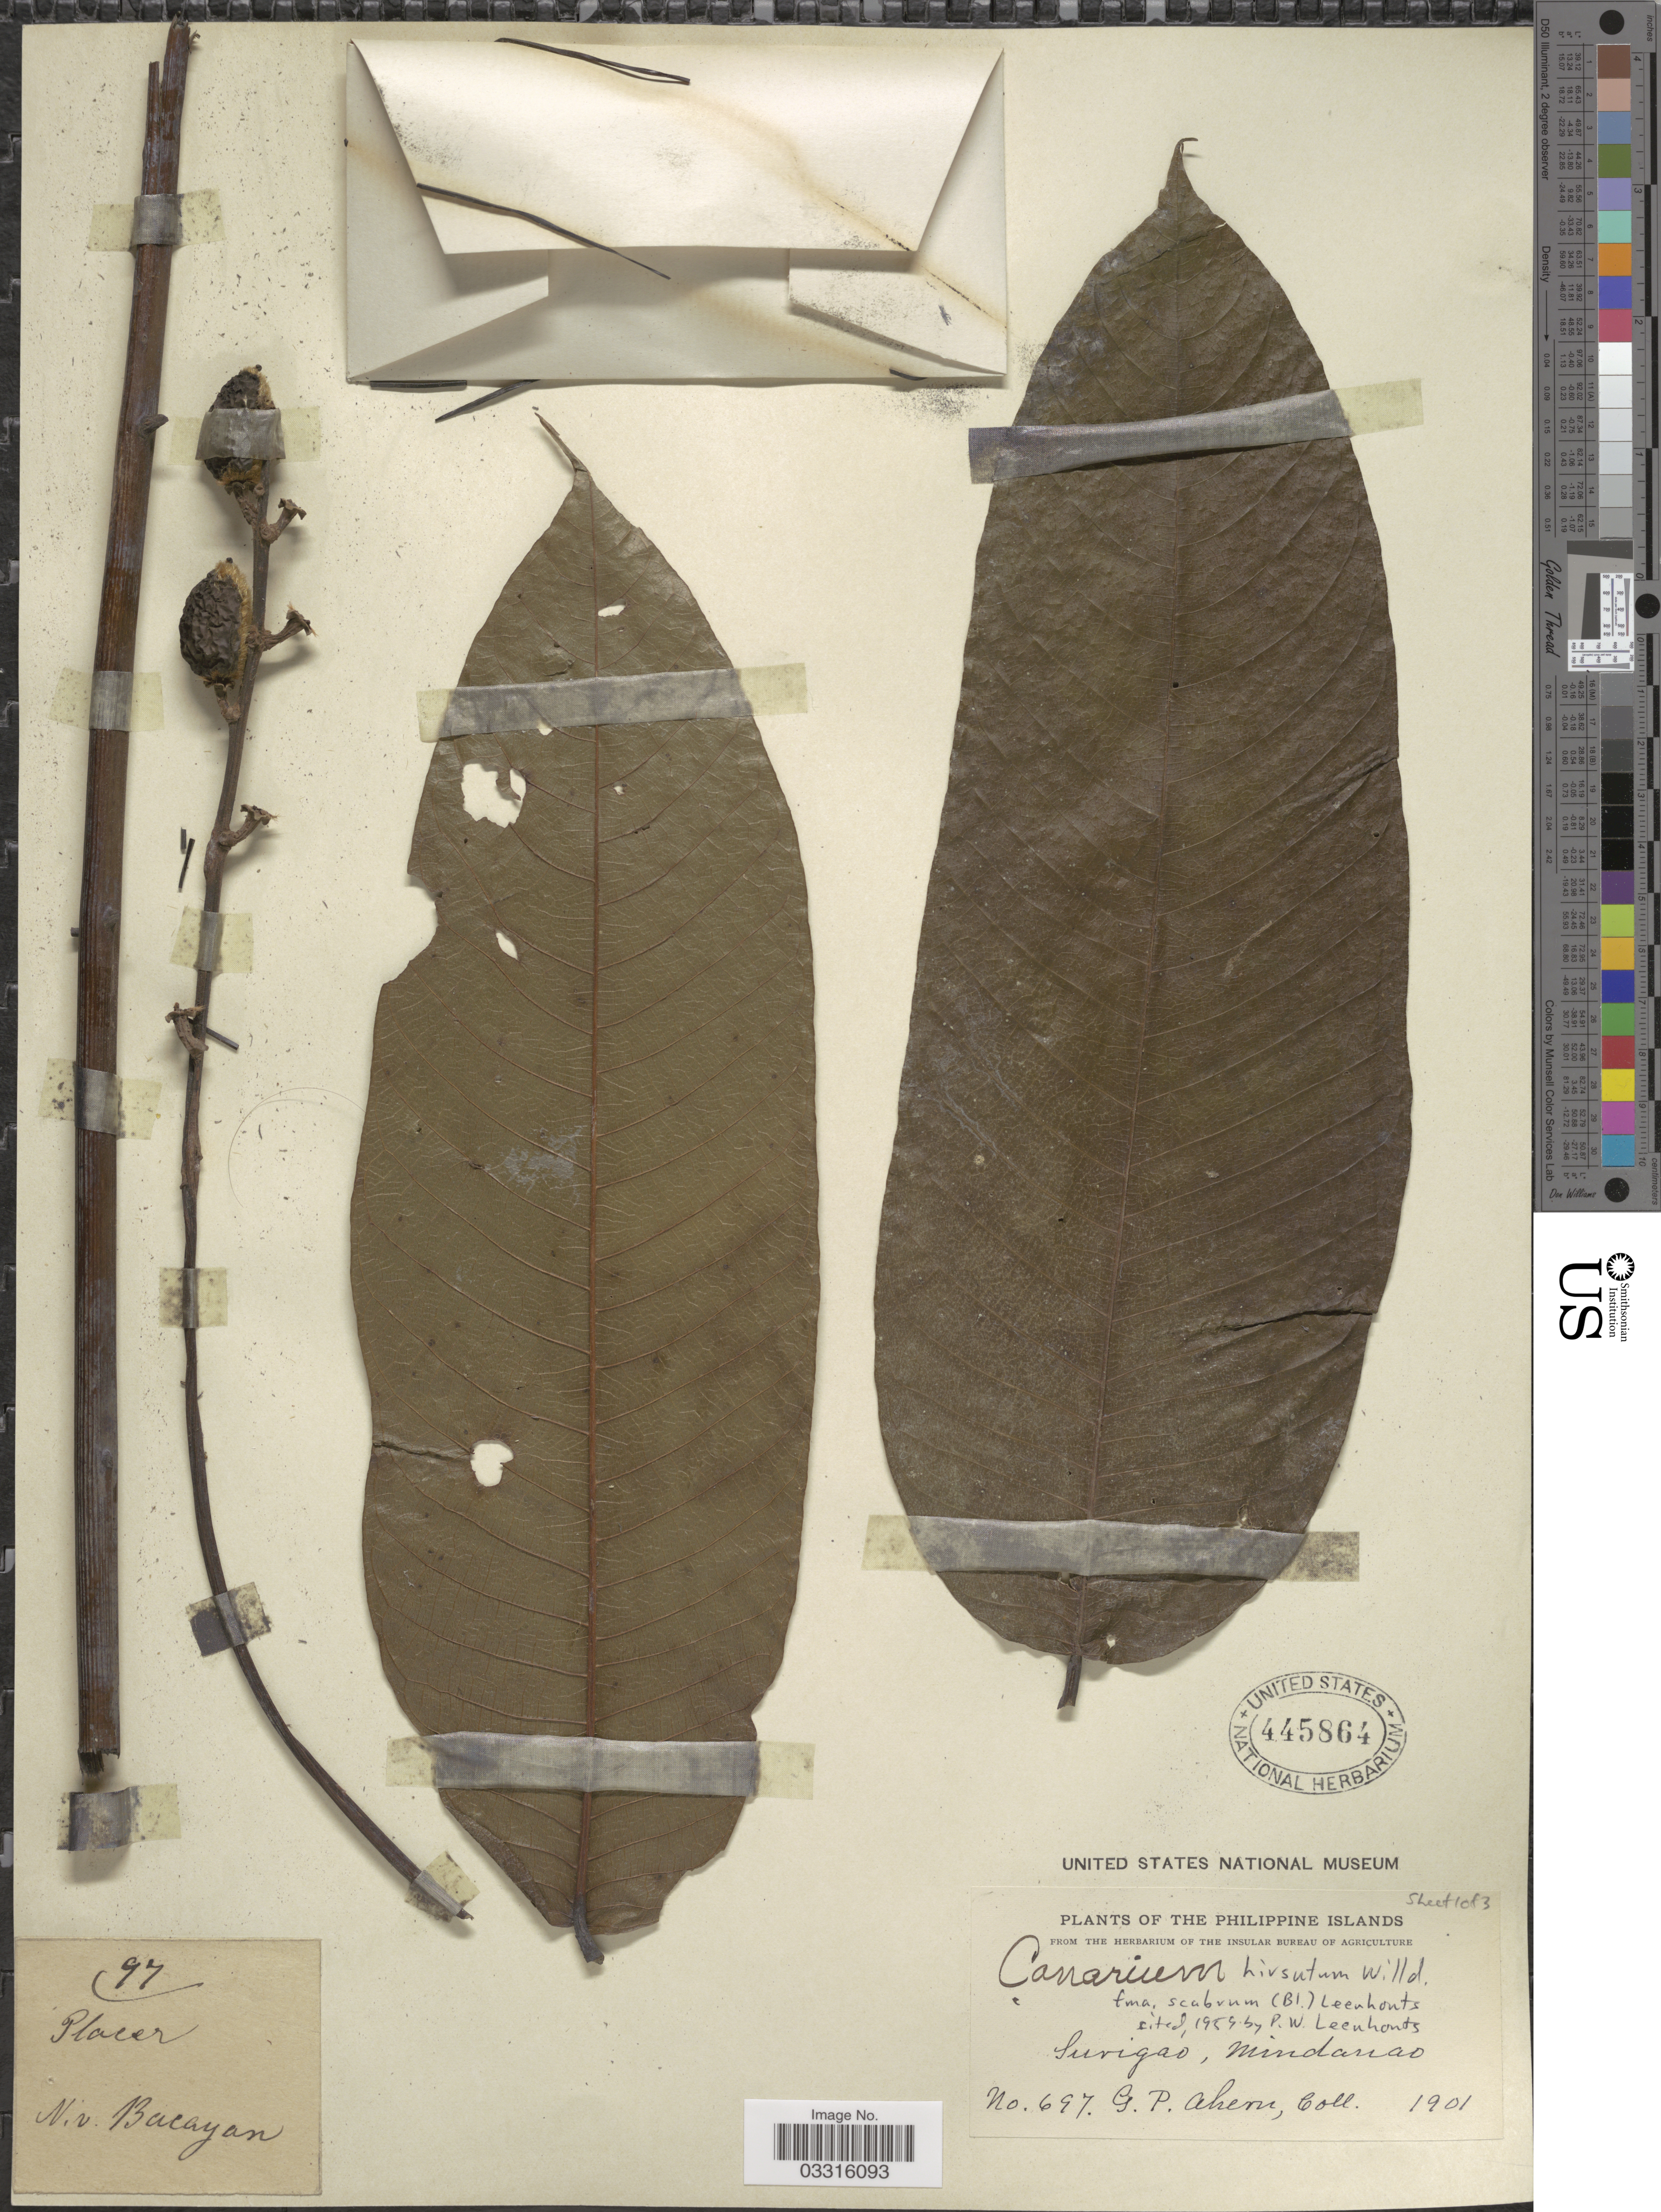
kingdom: Plantae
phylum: Tracheophyta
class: Magnoliopsida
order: Sapindales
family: Burseraceae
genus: Canarium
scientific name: Canarium hirsutum f. scabrum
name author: (Blume) Leenh.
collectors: G. Ahern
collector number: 697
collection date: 1901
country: Philippines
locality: Surigao, Mindanao.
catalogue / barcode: US 445864